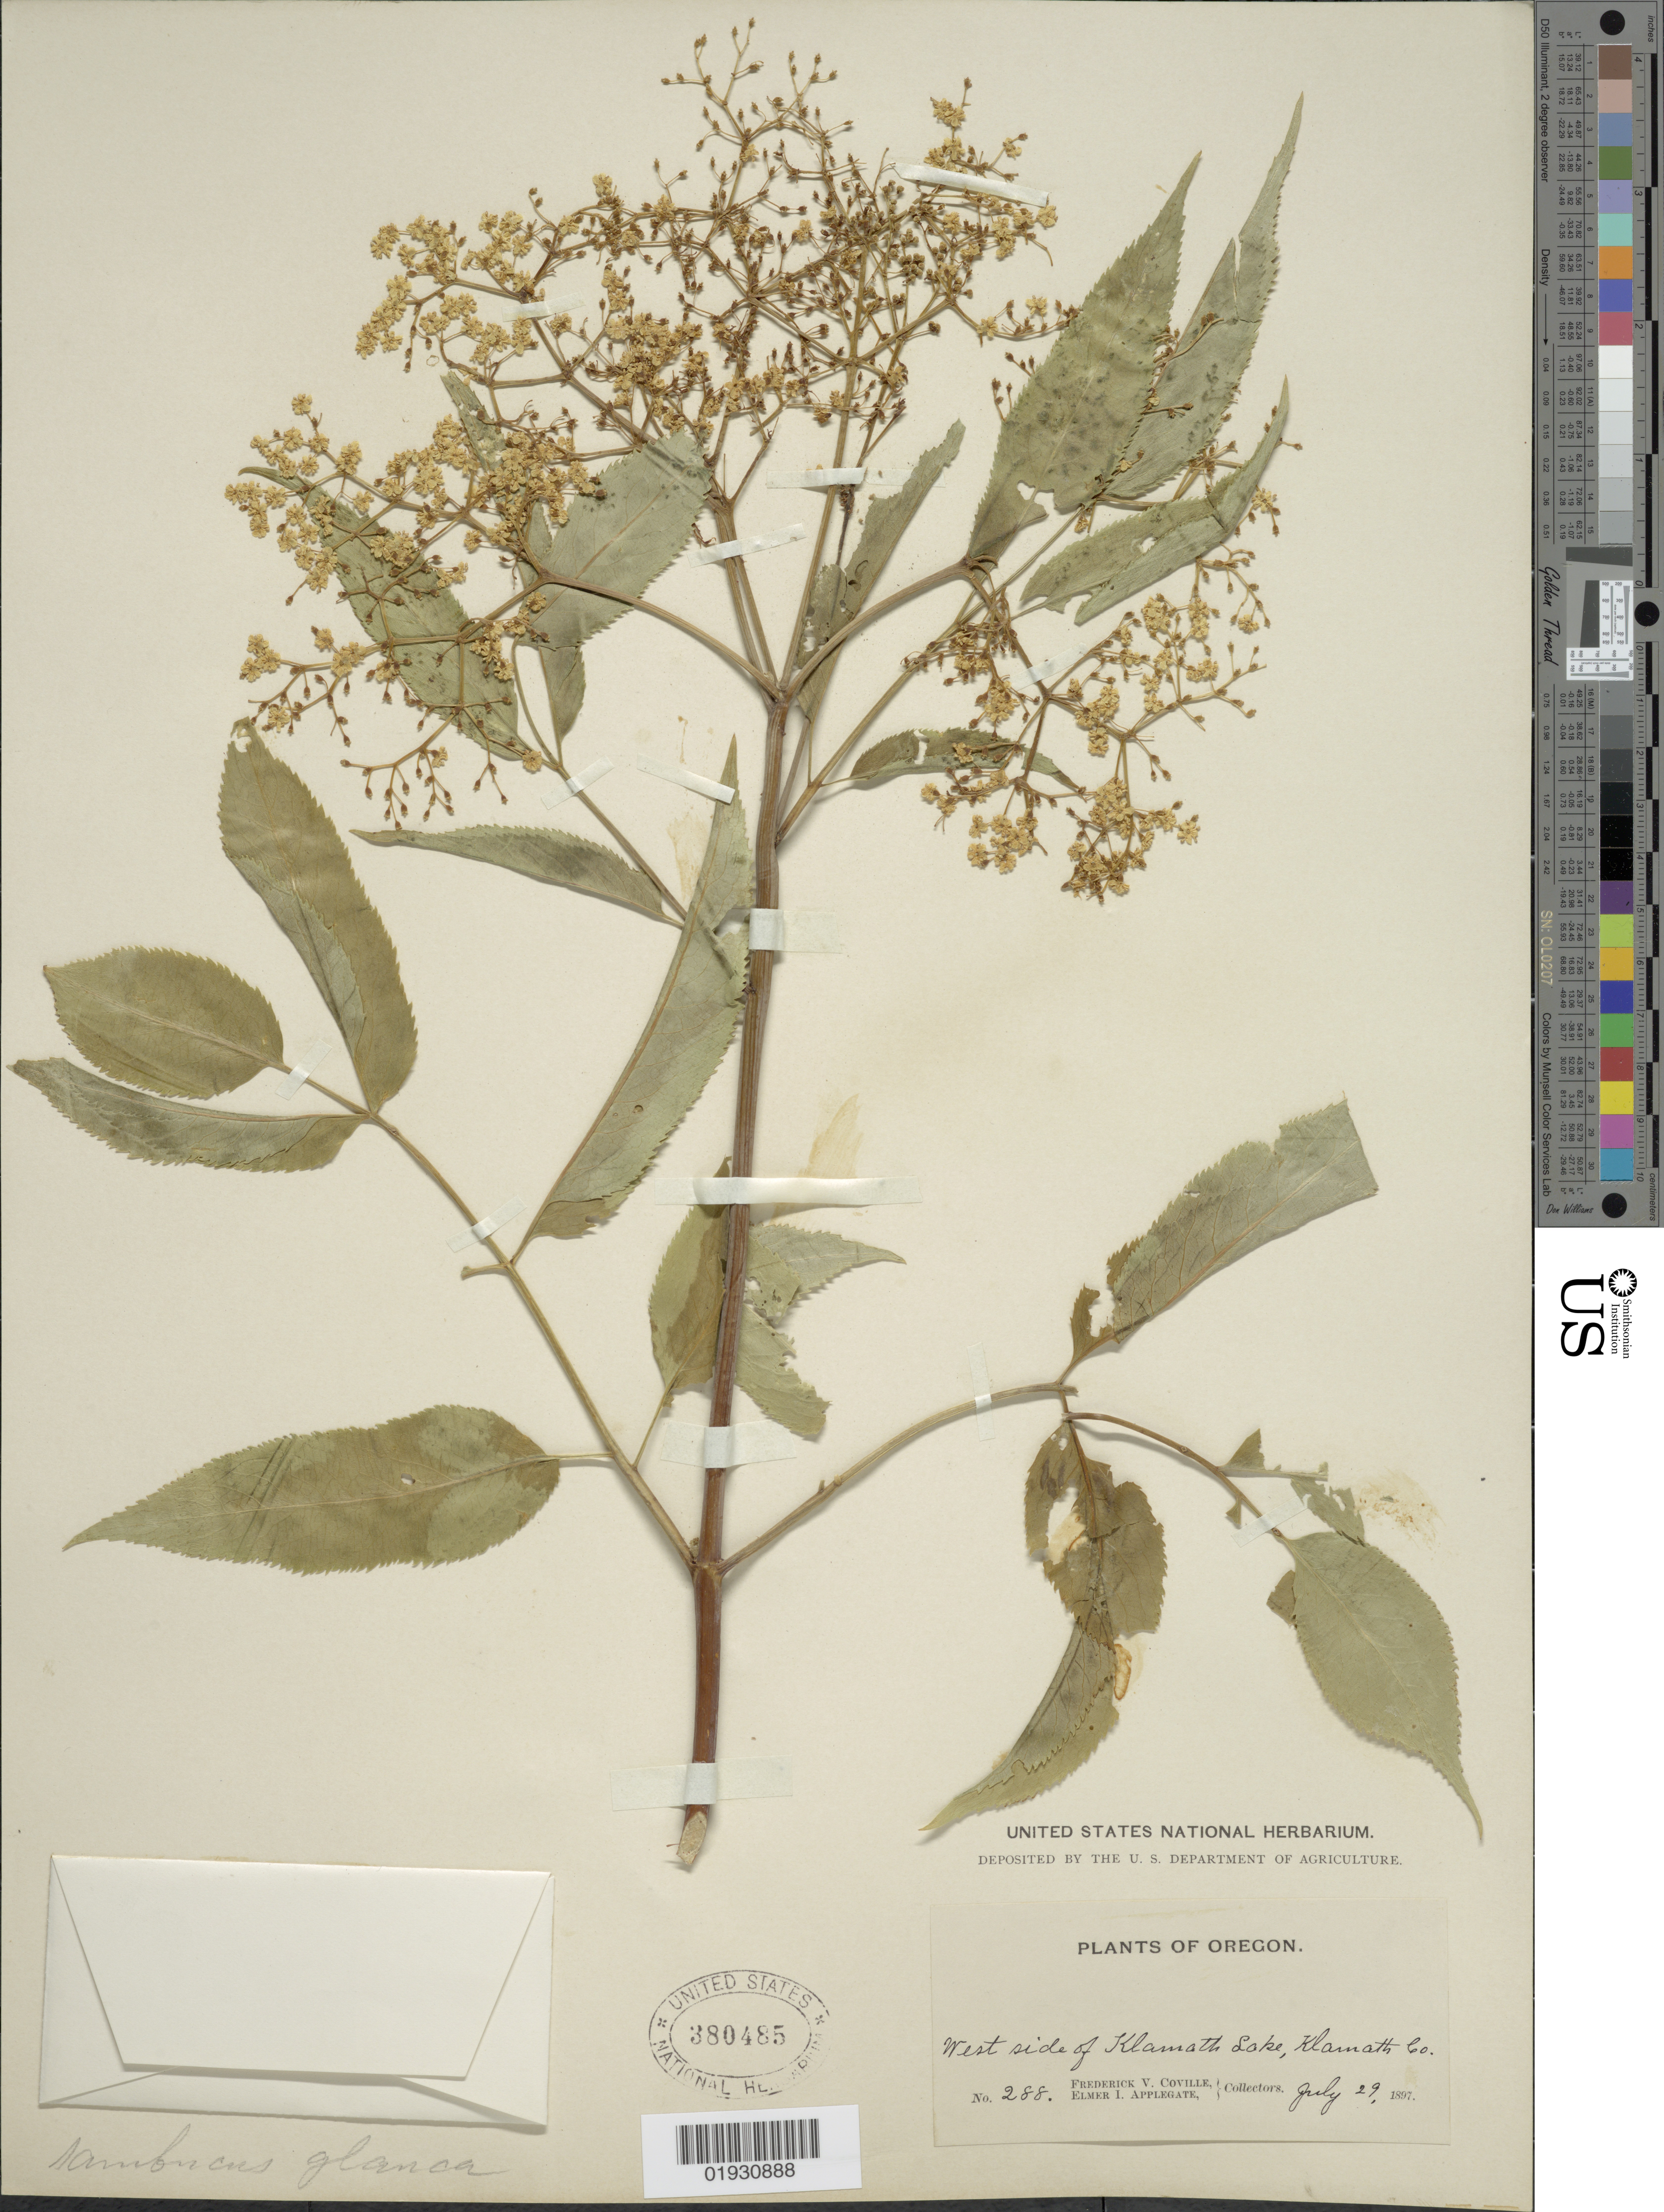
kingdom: Plantae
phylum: Tracheophyta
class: Magnoliopsida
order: Dipsacales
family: Viburnaceae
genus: Sambucus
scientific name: Sambucus cerulea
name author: Raf.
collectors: F. V. Coville & E. I. Applegate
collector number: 288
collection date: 1897-07-29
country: United States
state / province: Oregon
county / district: Klamath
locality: West side of Klamath Lake, Klamath Co.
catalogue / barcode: US 380485